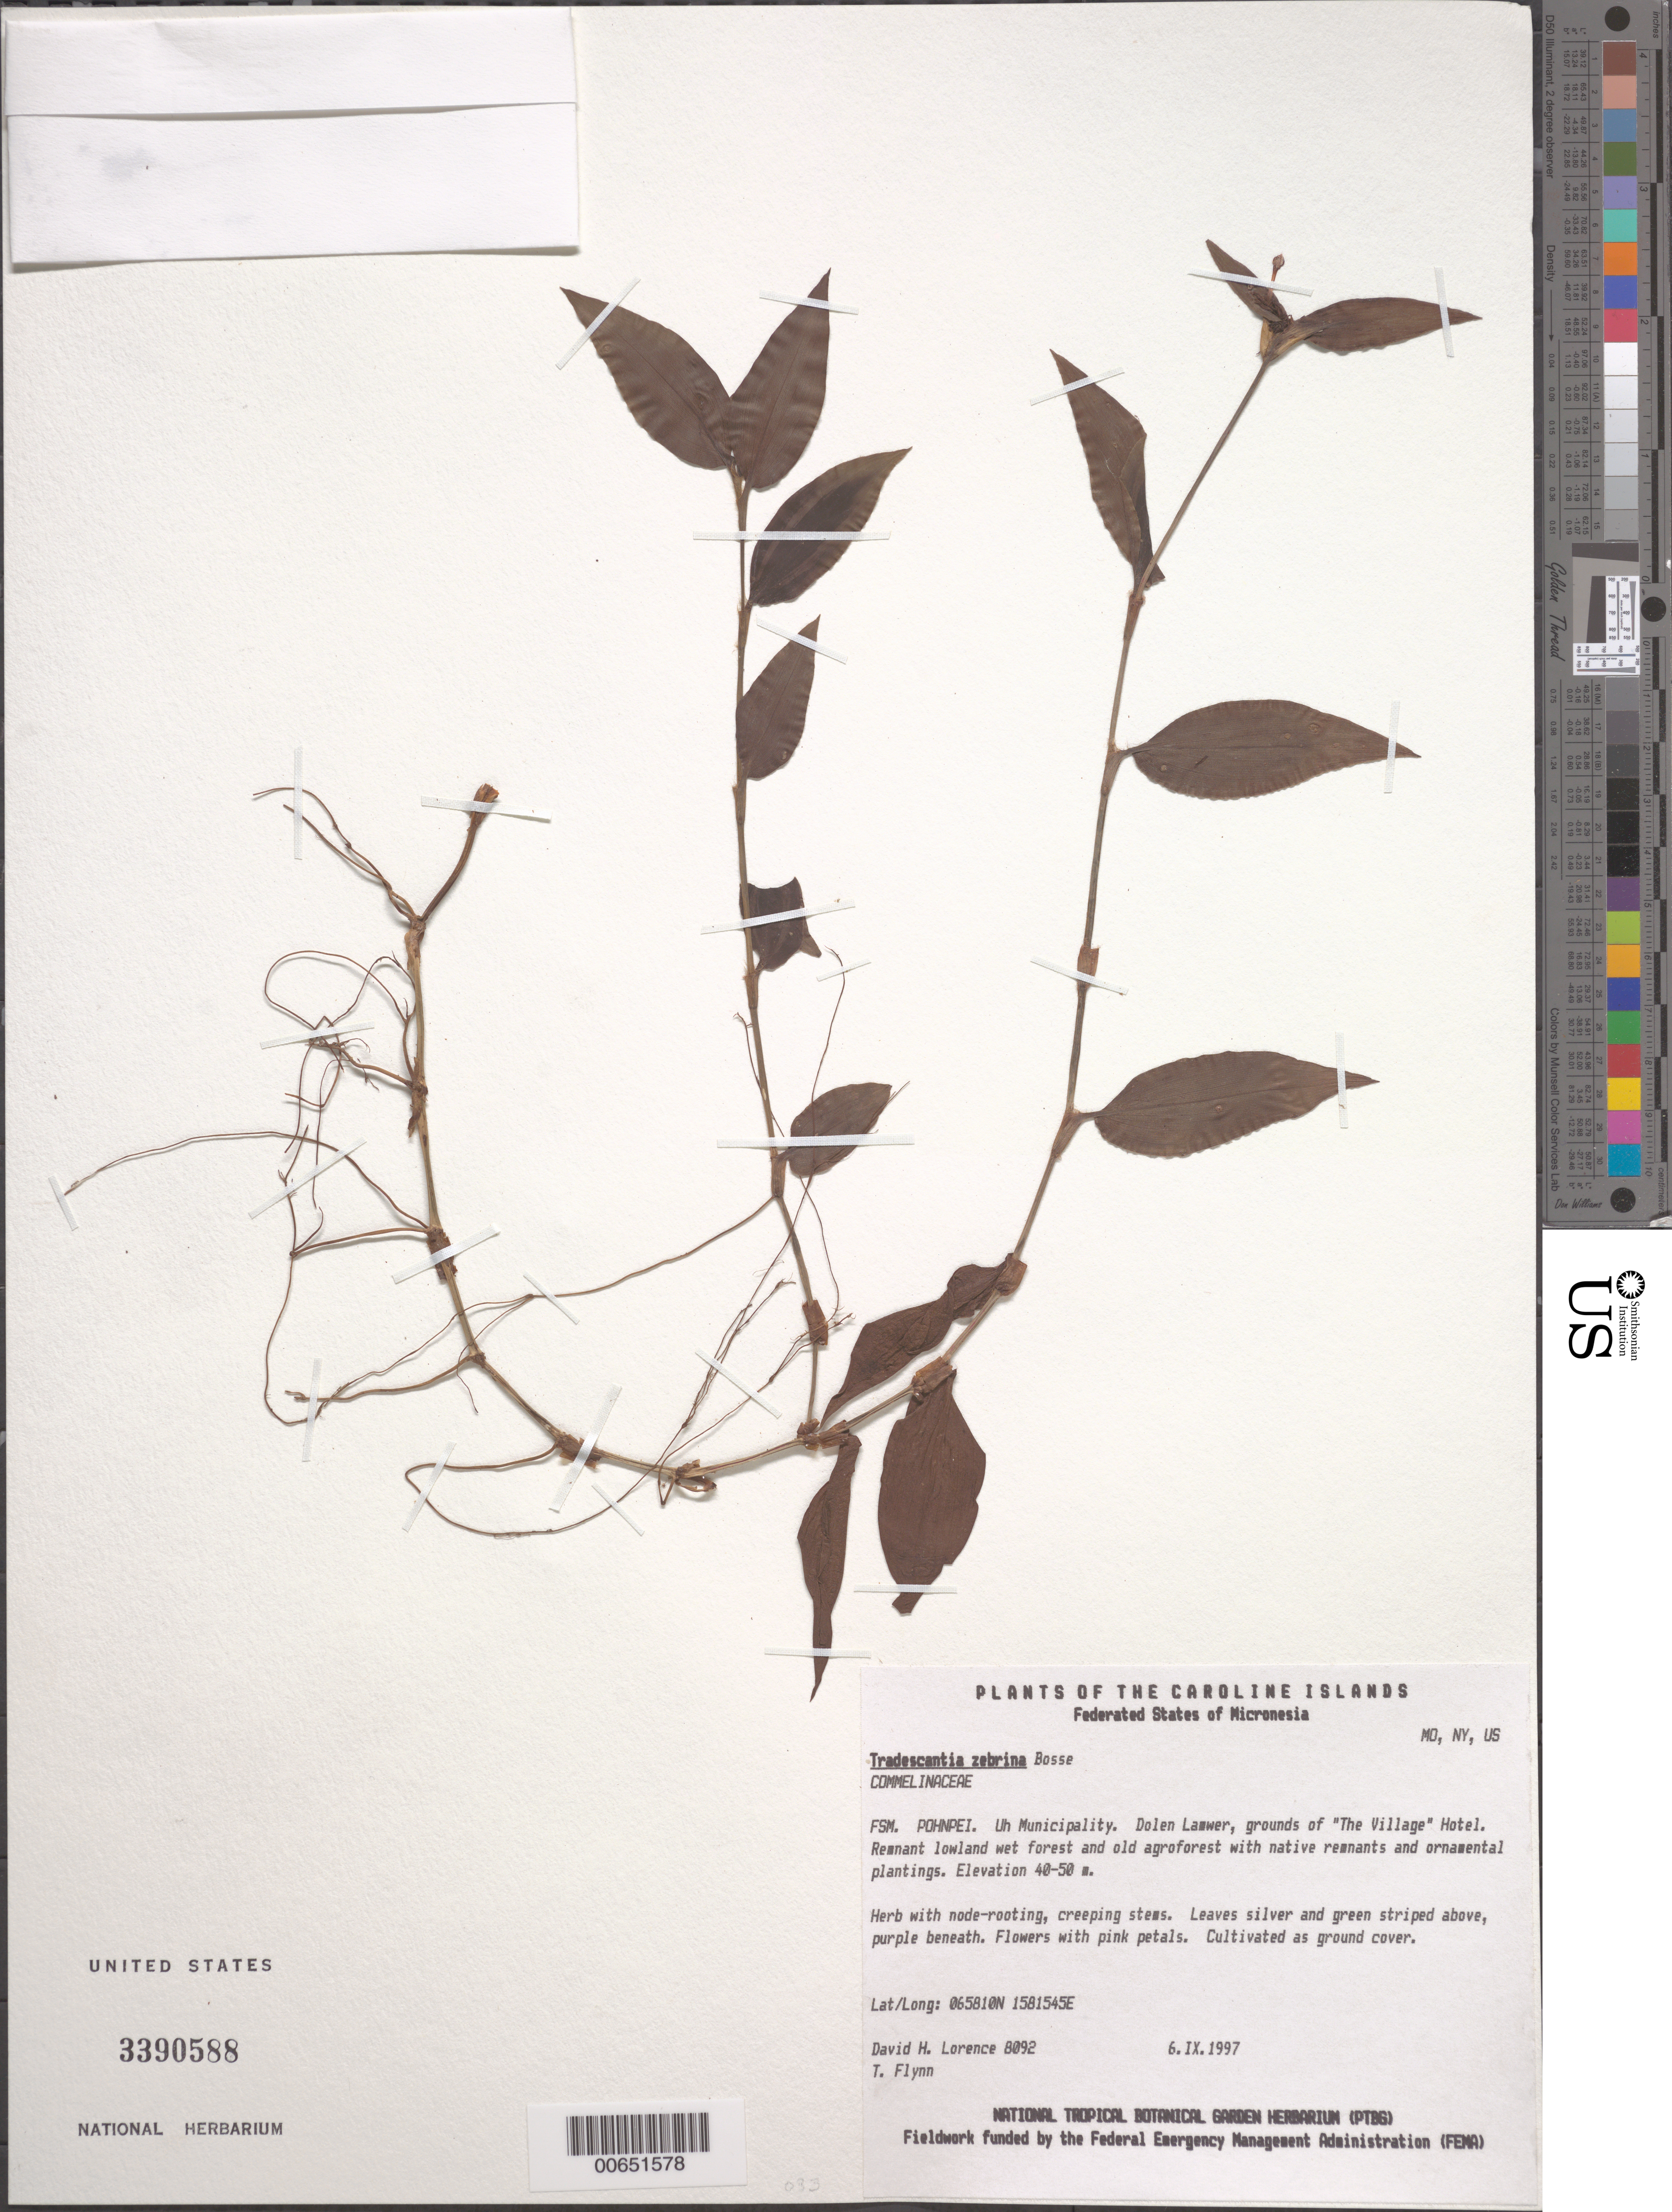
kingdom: Plantae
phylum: Tracheophyta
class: Liliopsida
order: Commelinales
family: Commelinaceae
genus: Tradescantia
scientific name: Tradescantia zebrina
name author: Bosse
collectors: D. Lorence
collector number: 8092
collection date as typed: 06 Sep 1997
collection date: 1997-09-06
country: Micronesia, Federated States of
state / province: Pohnpei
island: Pohnpei [Ponape]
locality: Uh Municipality, Dolen Lamwer, the Village Hotel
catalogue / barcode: US 3390588